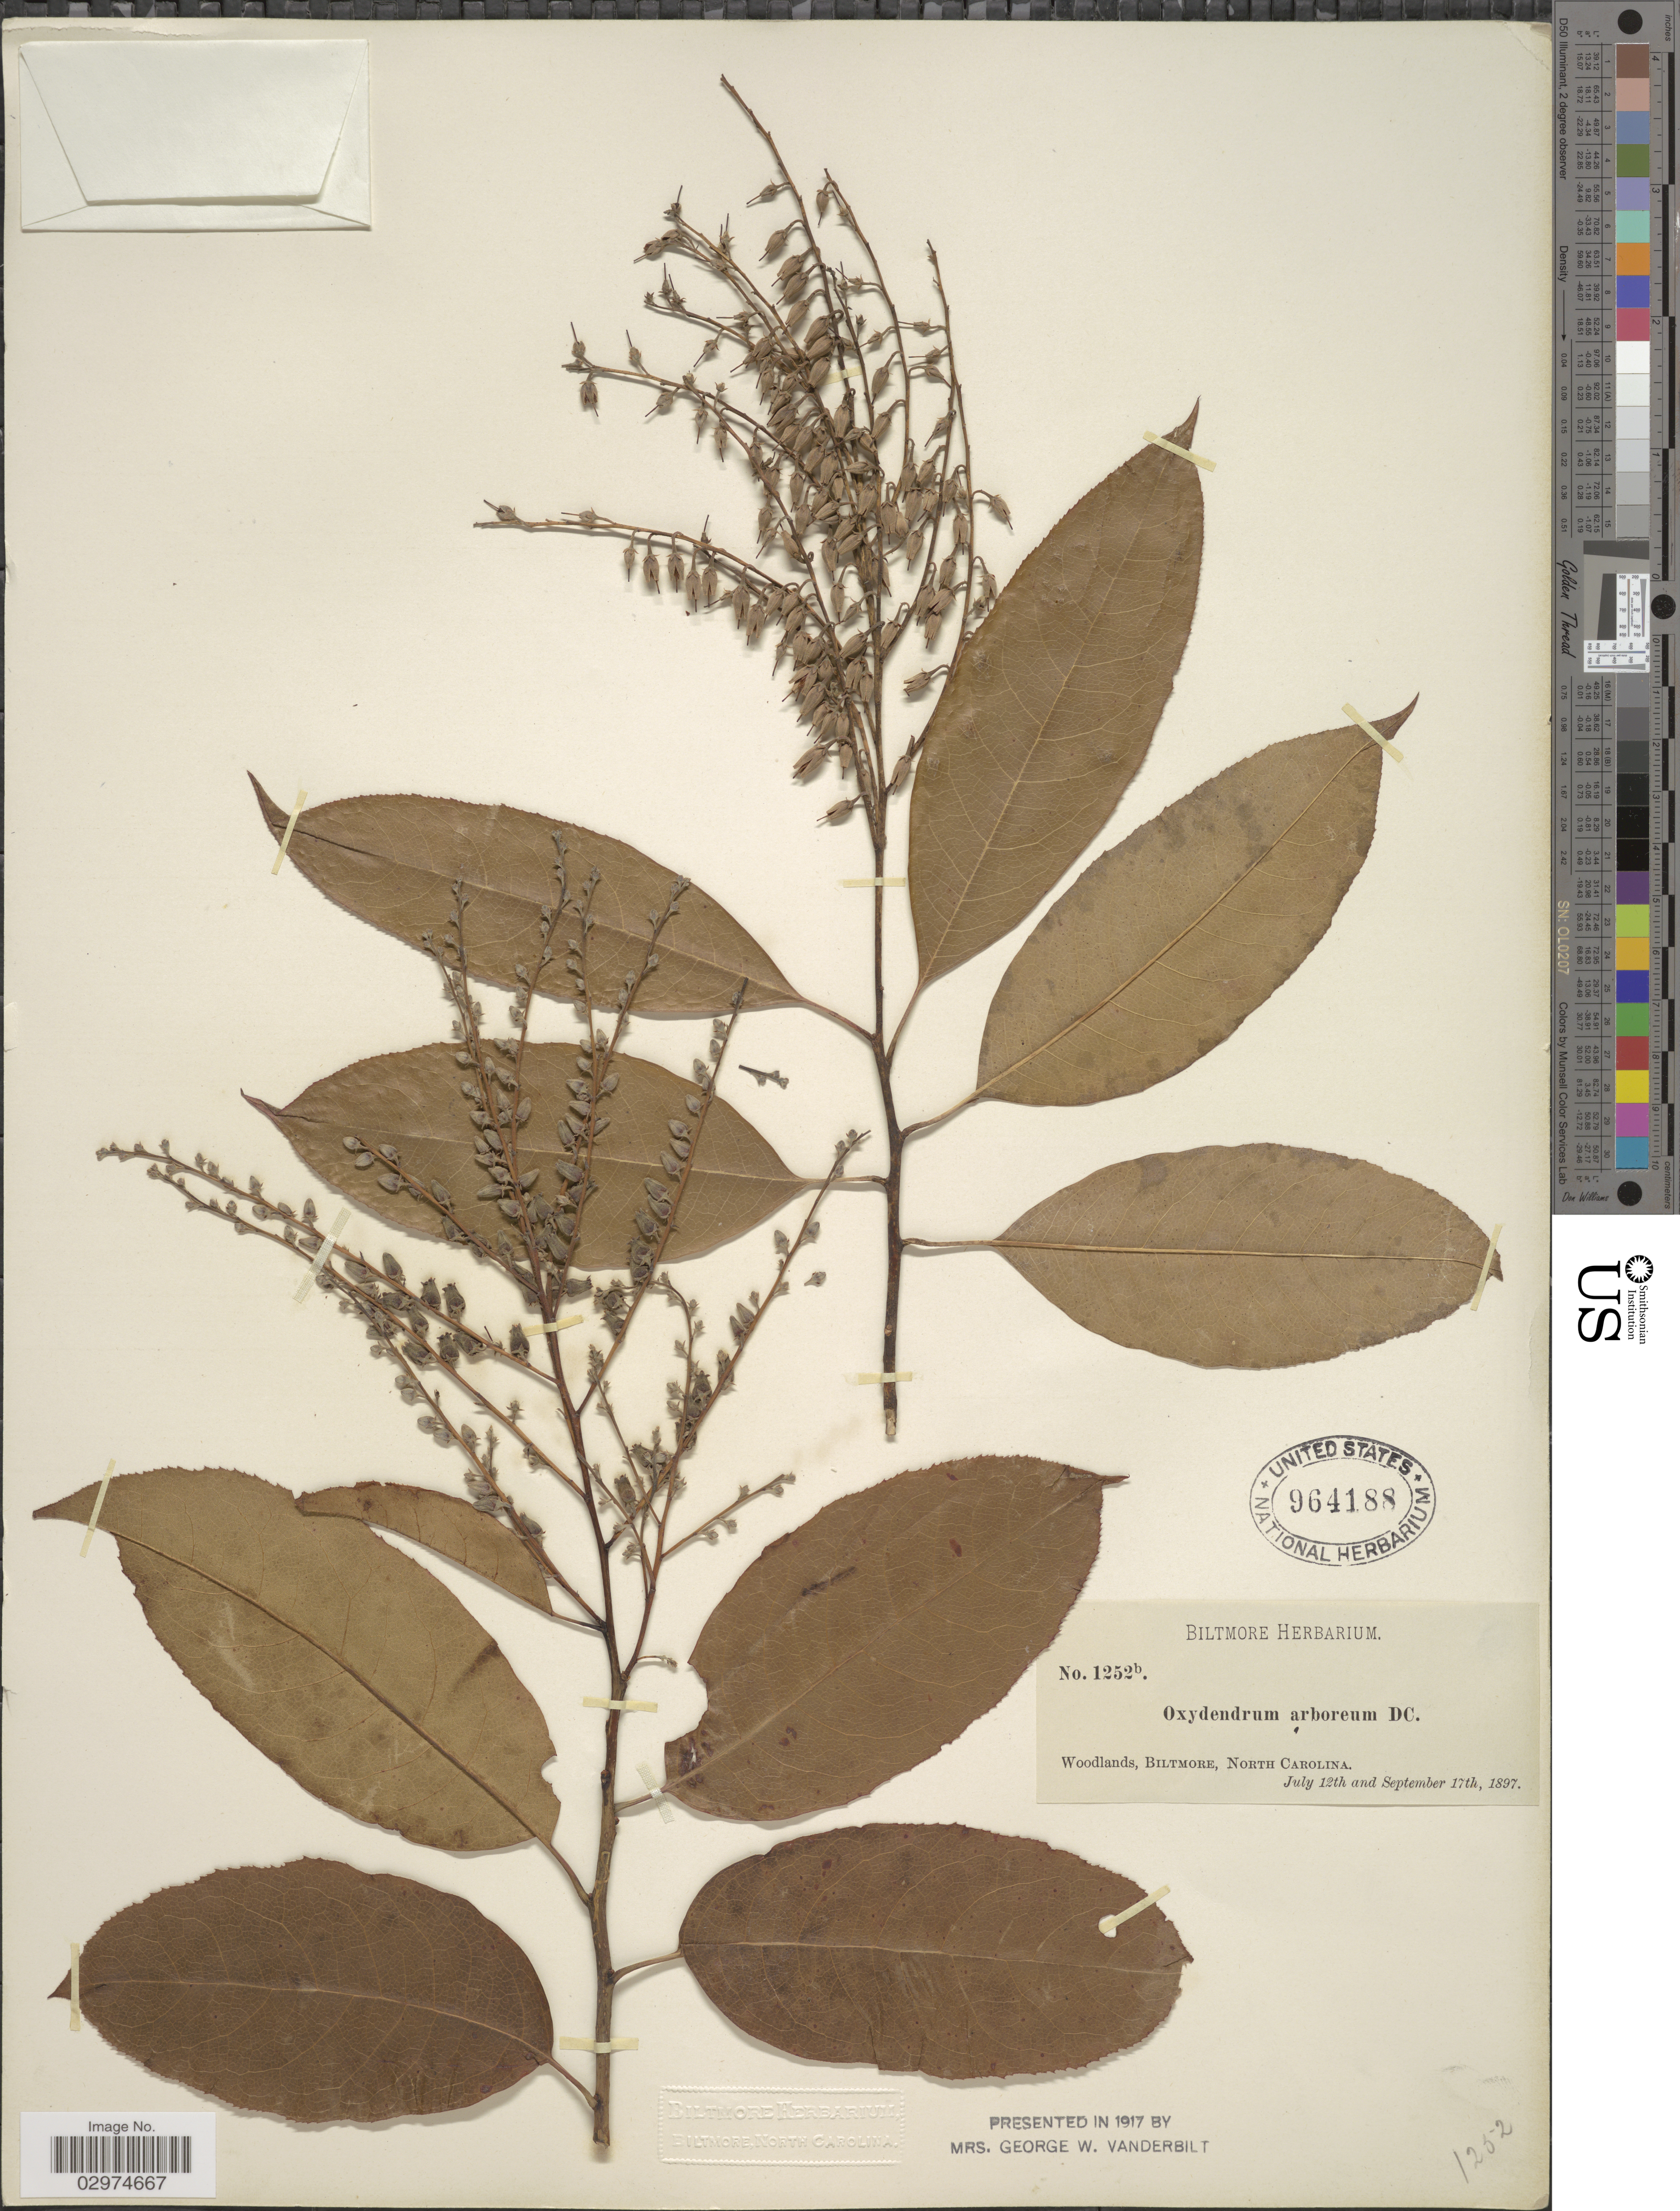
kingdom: Plantae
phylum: Tracheophyta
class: Magnoliopsida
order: Ericales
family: Ericaceae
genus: Oxydendrum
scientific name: Oxydendrum arboreum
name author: (L.) DC.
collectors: ex herb. Biltmore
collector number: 1252b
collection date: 1897-07-12/1897-09-17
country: United States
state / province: North Carolina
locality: Woodlands, Biltmore.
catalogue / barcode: US 964188